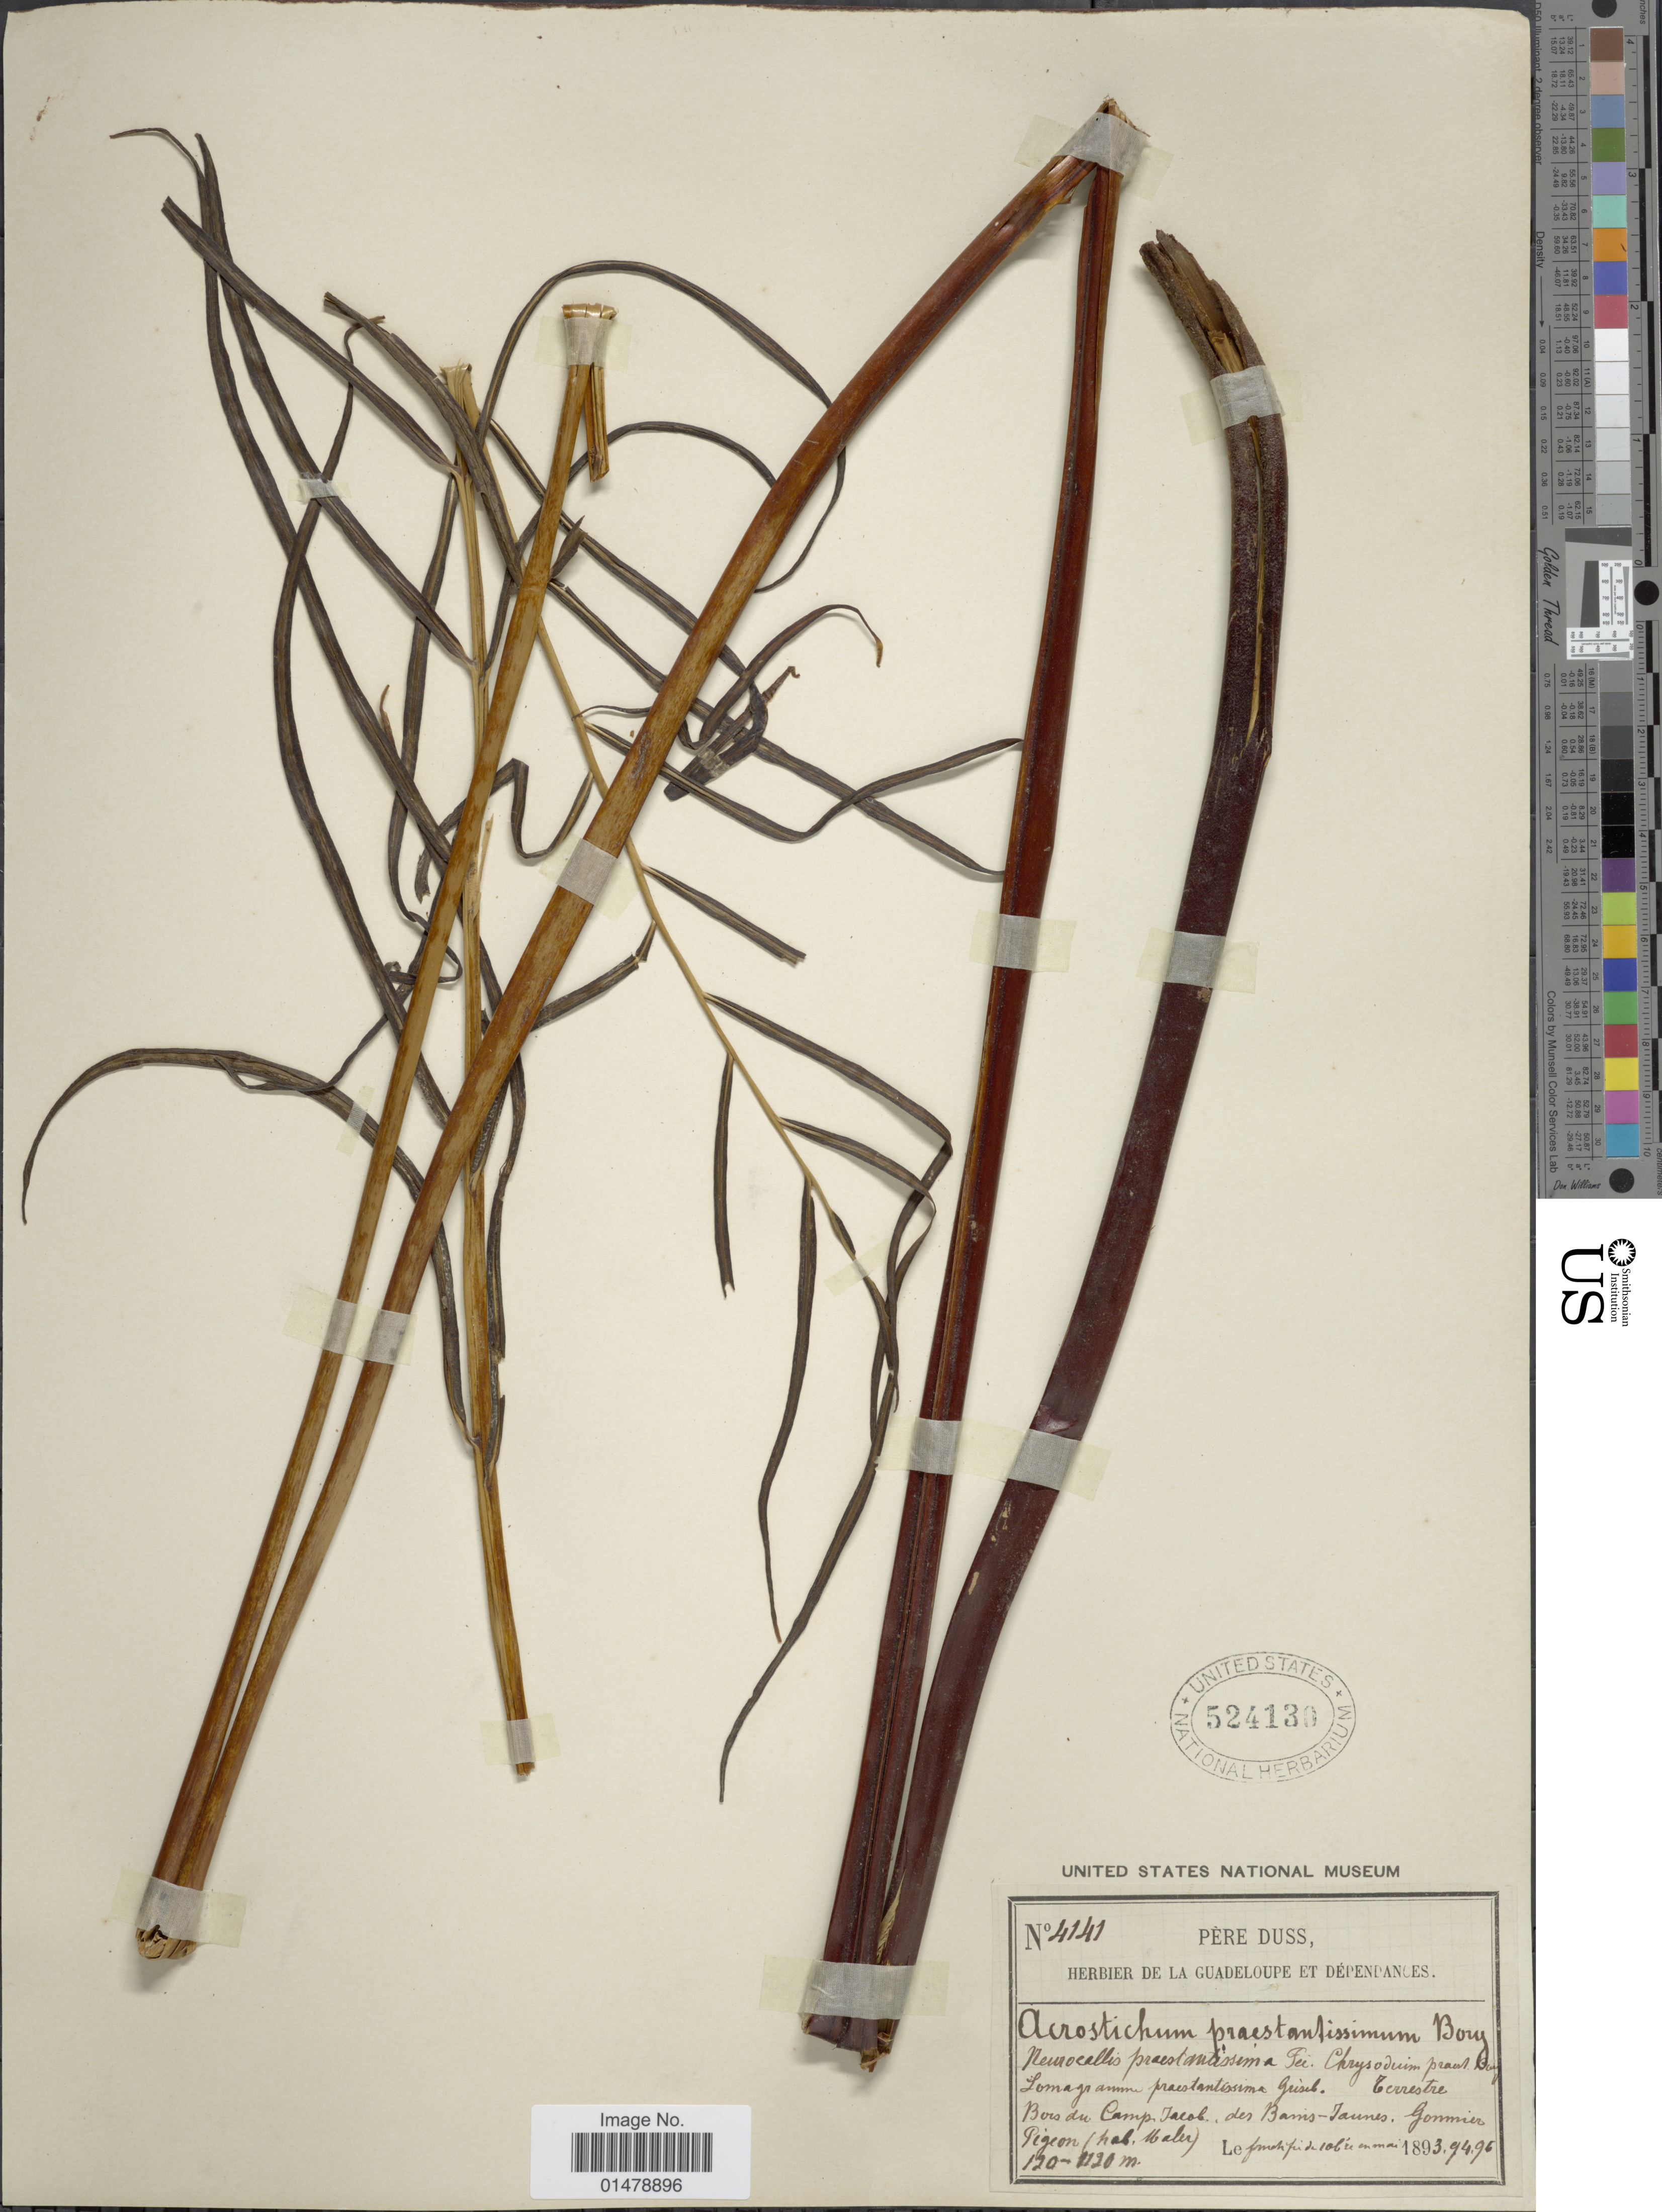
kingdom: Plantae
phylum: Tracheophyta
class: Polypodiopsida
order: Polypodiales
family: Pteridaceae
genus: Pteris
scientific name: Pteris praestantissima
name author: (Bory ex Fée) Christenh.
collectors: Père Duss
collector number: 4141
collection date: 1893-12/1895-05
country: Guadeloupe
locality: Bois du Camp Jacob, des Bains-Jaunes, Gommier Pigeon (hab. Maler).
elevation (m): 120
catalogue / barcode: US 524130